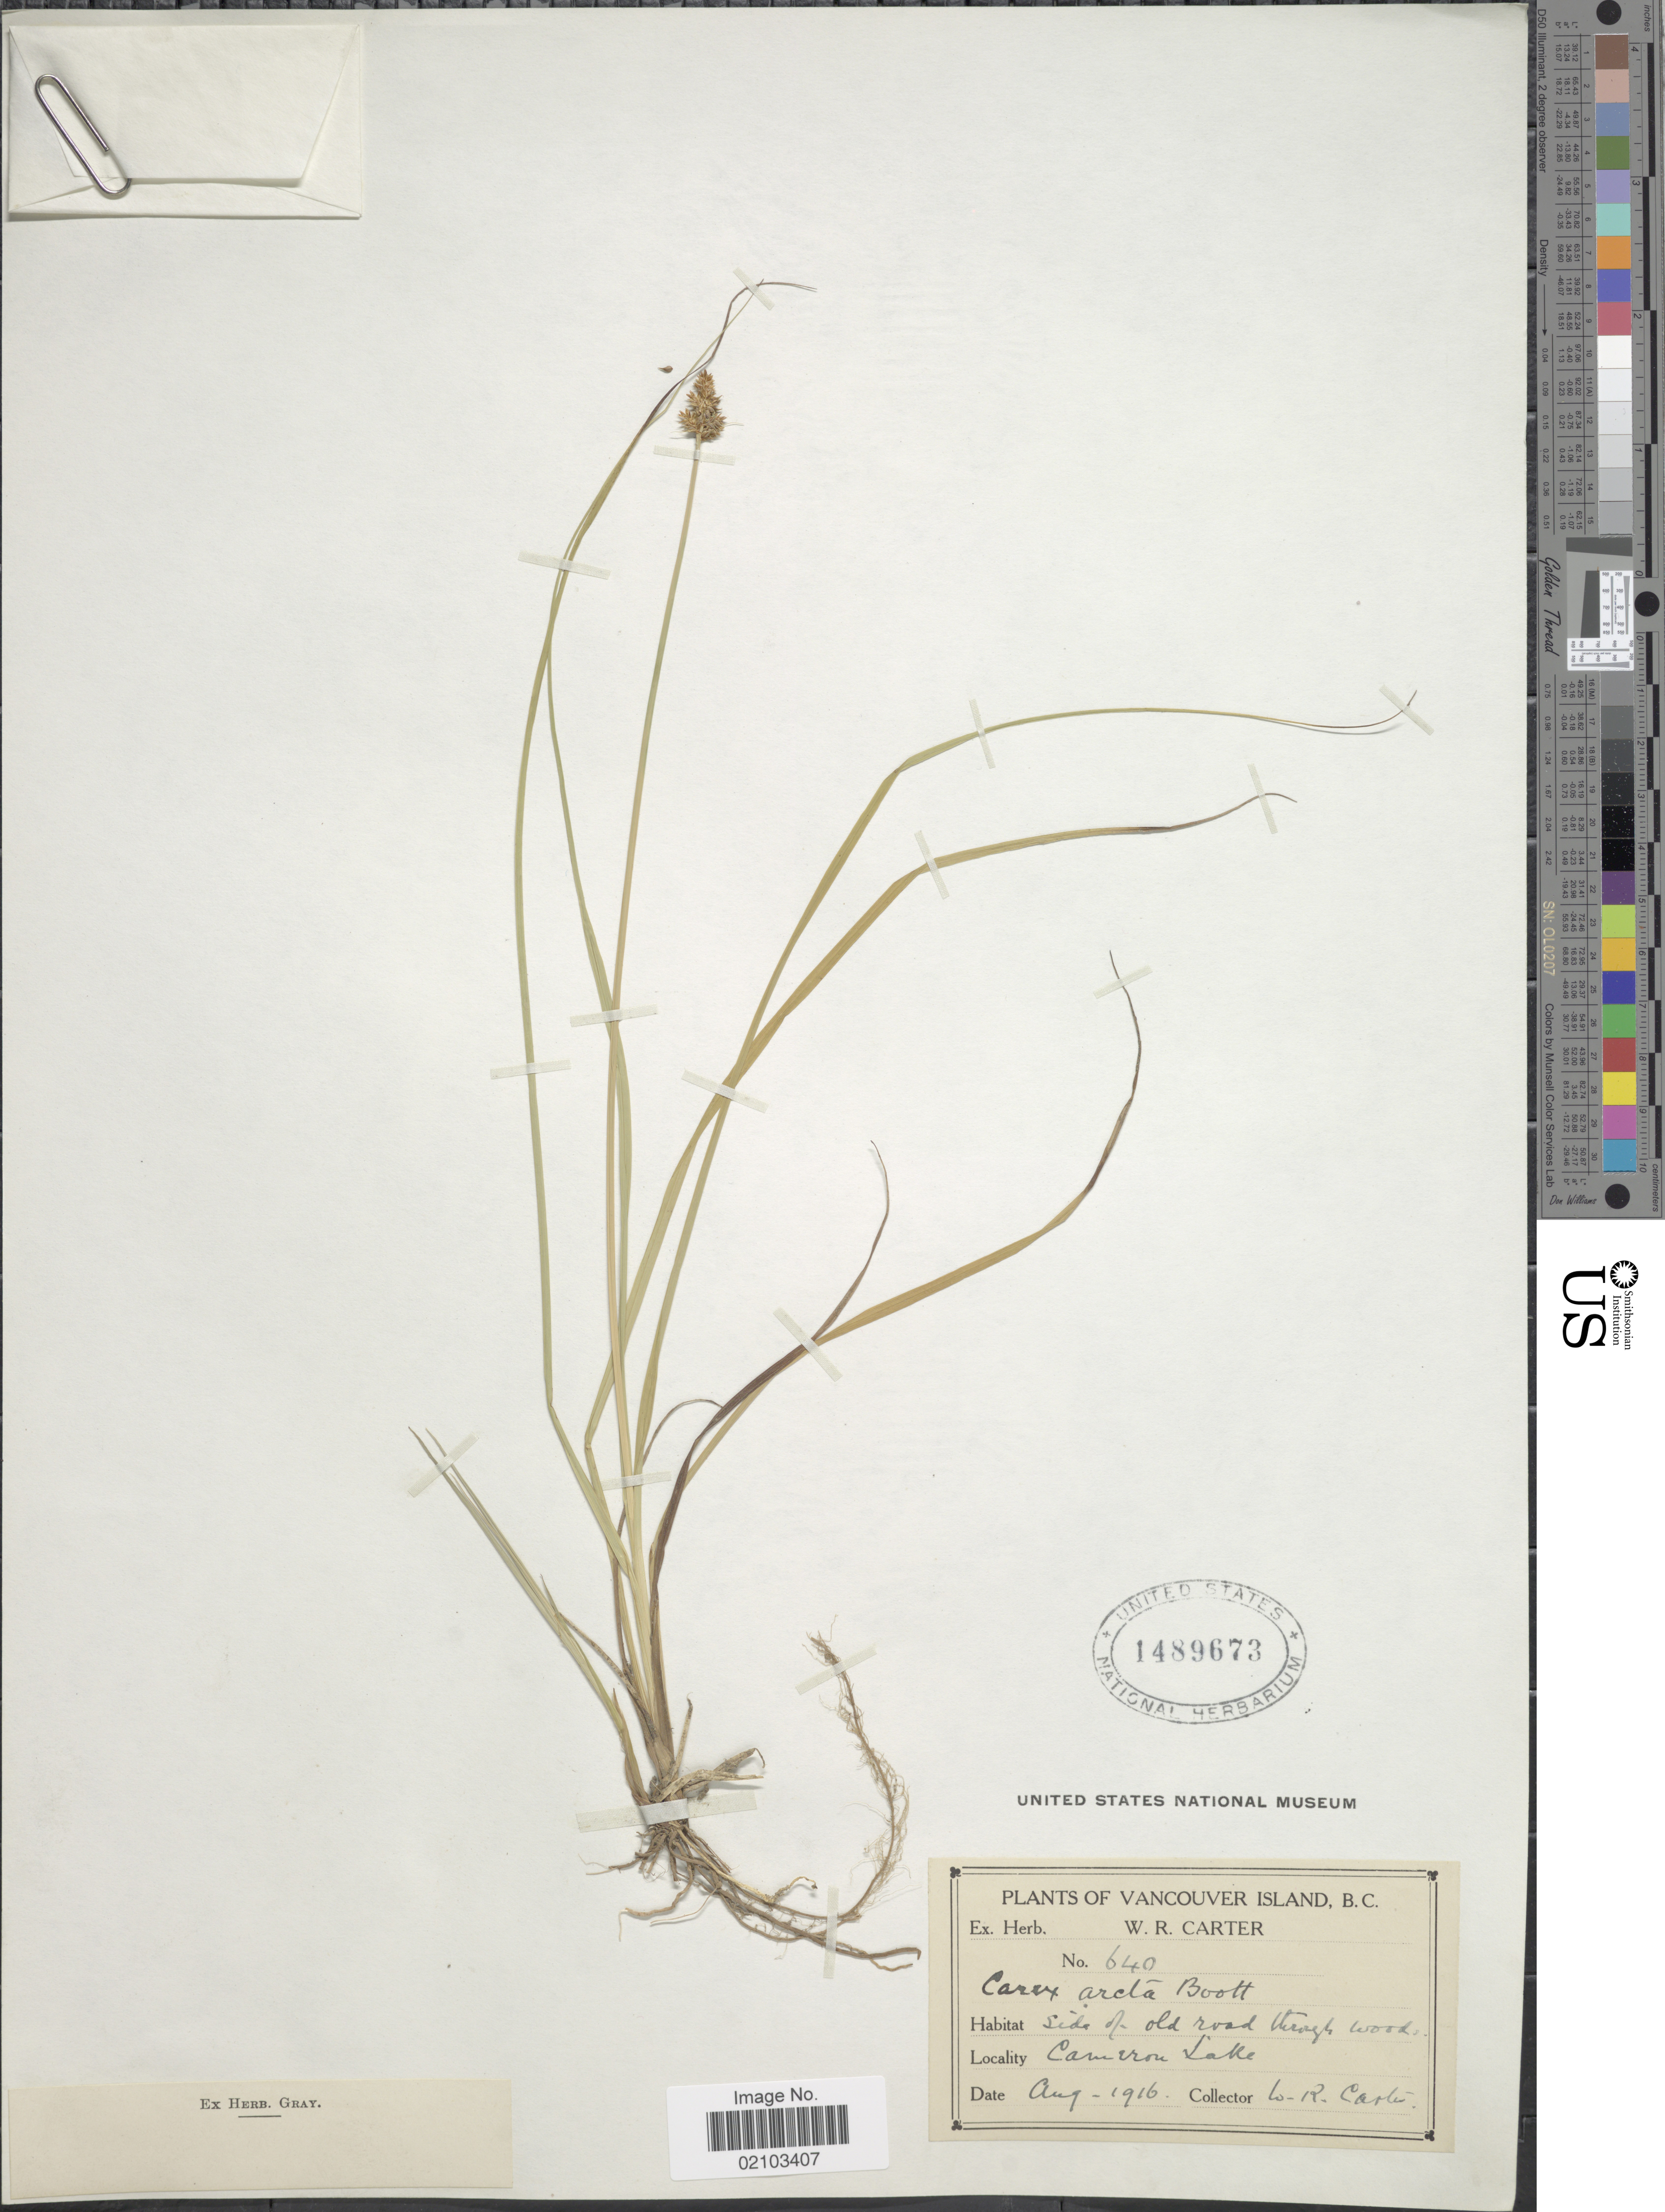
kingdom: Plantae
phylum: Tracheophyta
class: Liliopsida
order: Poales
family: Cyperaceae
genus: Carex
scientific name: Carex arcta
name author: Boott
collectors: W. R. Carter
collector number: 640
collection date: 1916-08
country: Canada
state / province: British Columbia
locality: Vancouver Island, B.C. Cameron Lake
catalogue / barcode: US 1489673